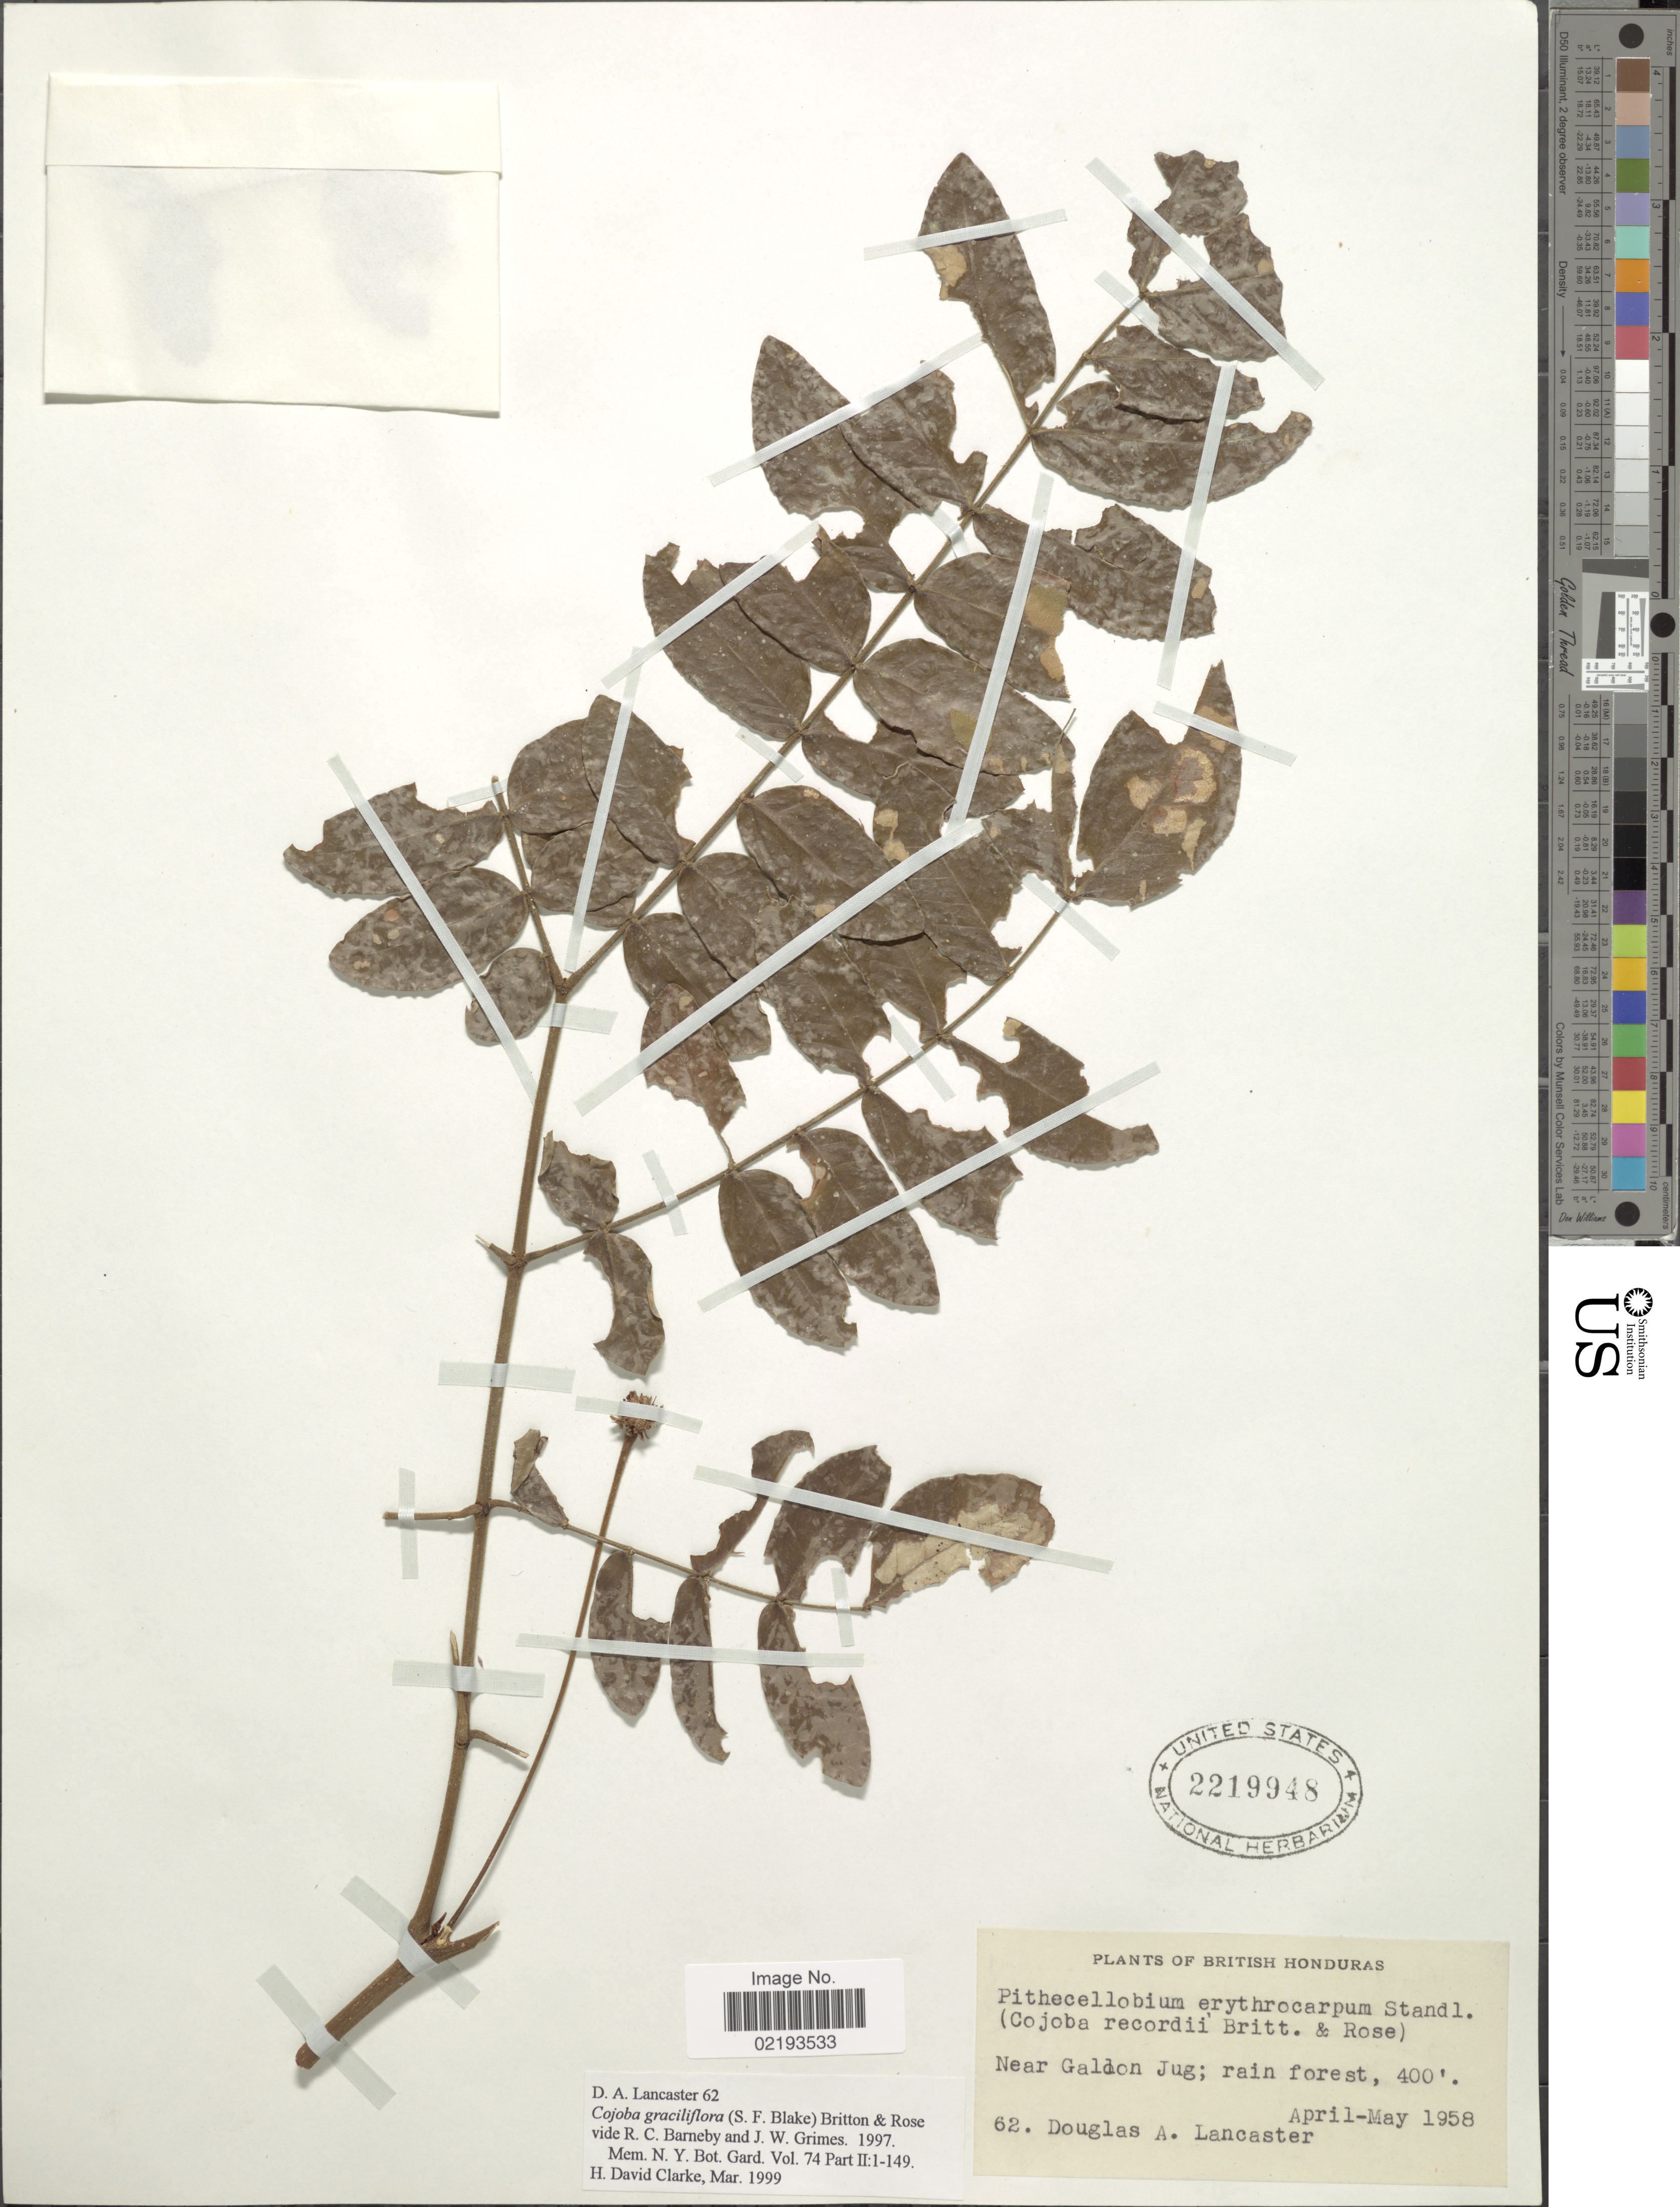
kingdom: Plantae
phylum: Tracheophyta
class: Magnoliopsida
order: Fabales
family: Fabaceae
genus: Cojoba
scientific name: Cojoba graciliflora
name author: (S.F. Blake) Britton & Rose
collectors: D. Lancaster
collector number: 62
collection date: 1958-04/1958-05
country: Belize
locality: British Honduras, Near Gallon Jug; rain forest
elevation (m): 122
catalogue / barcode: US 2219948